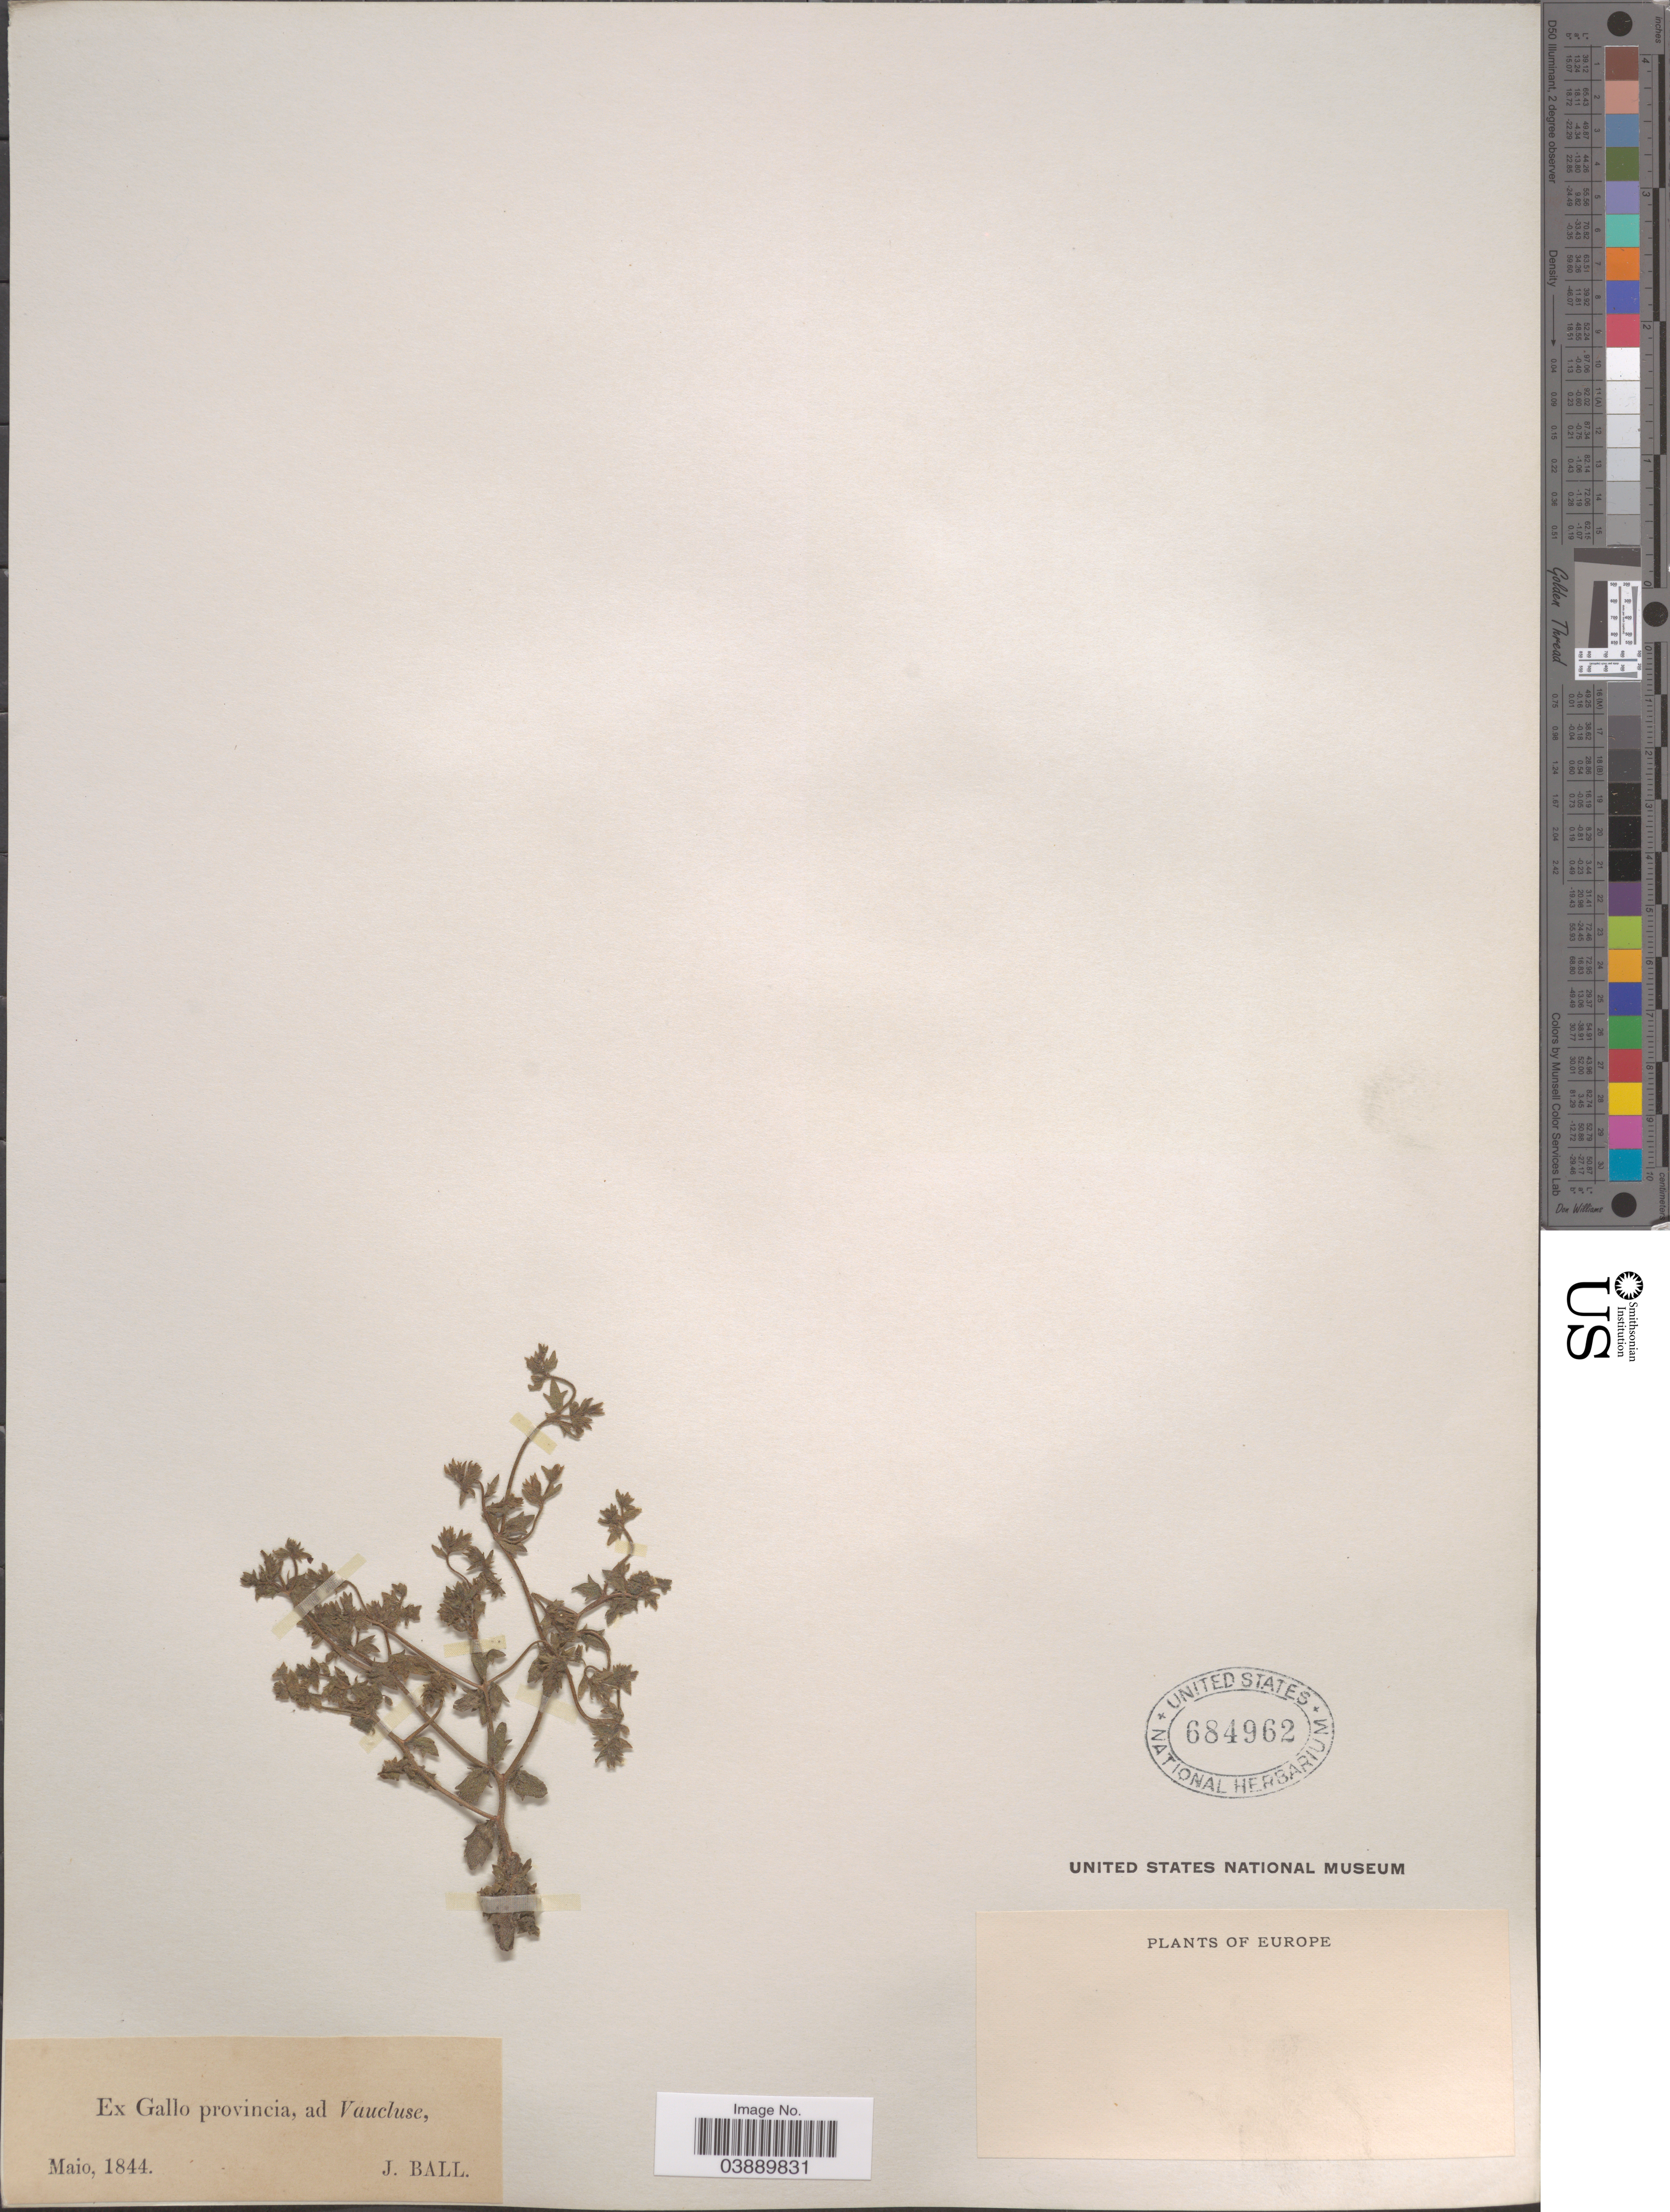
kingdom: Plantae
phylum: Tracheophyta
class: Magnoliopsida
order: Lamiales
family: Plantaginaceae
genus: Veronica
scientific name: Veronica arvensis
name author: L.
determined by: Albach, Dirk C.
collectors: J. Ball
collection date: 1844-05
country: Italy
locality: Ex Gallo provincia, ad Vaucluse. Europe.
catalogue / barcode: US 684962